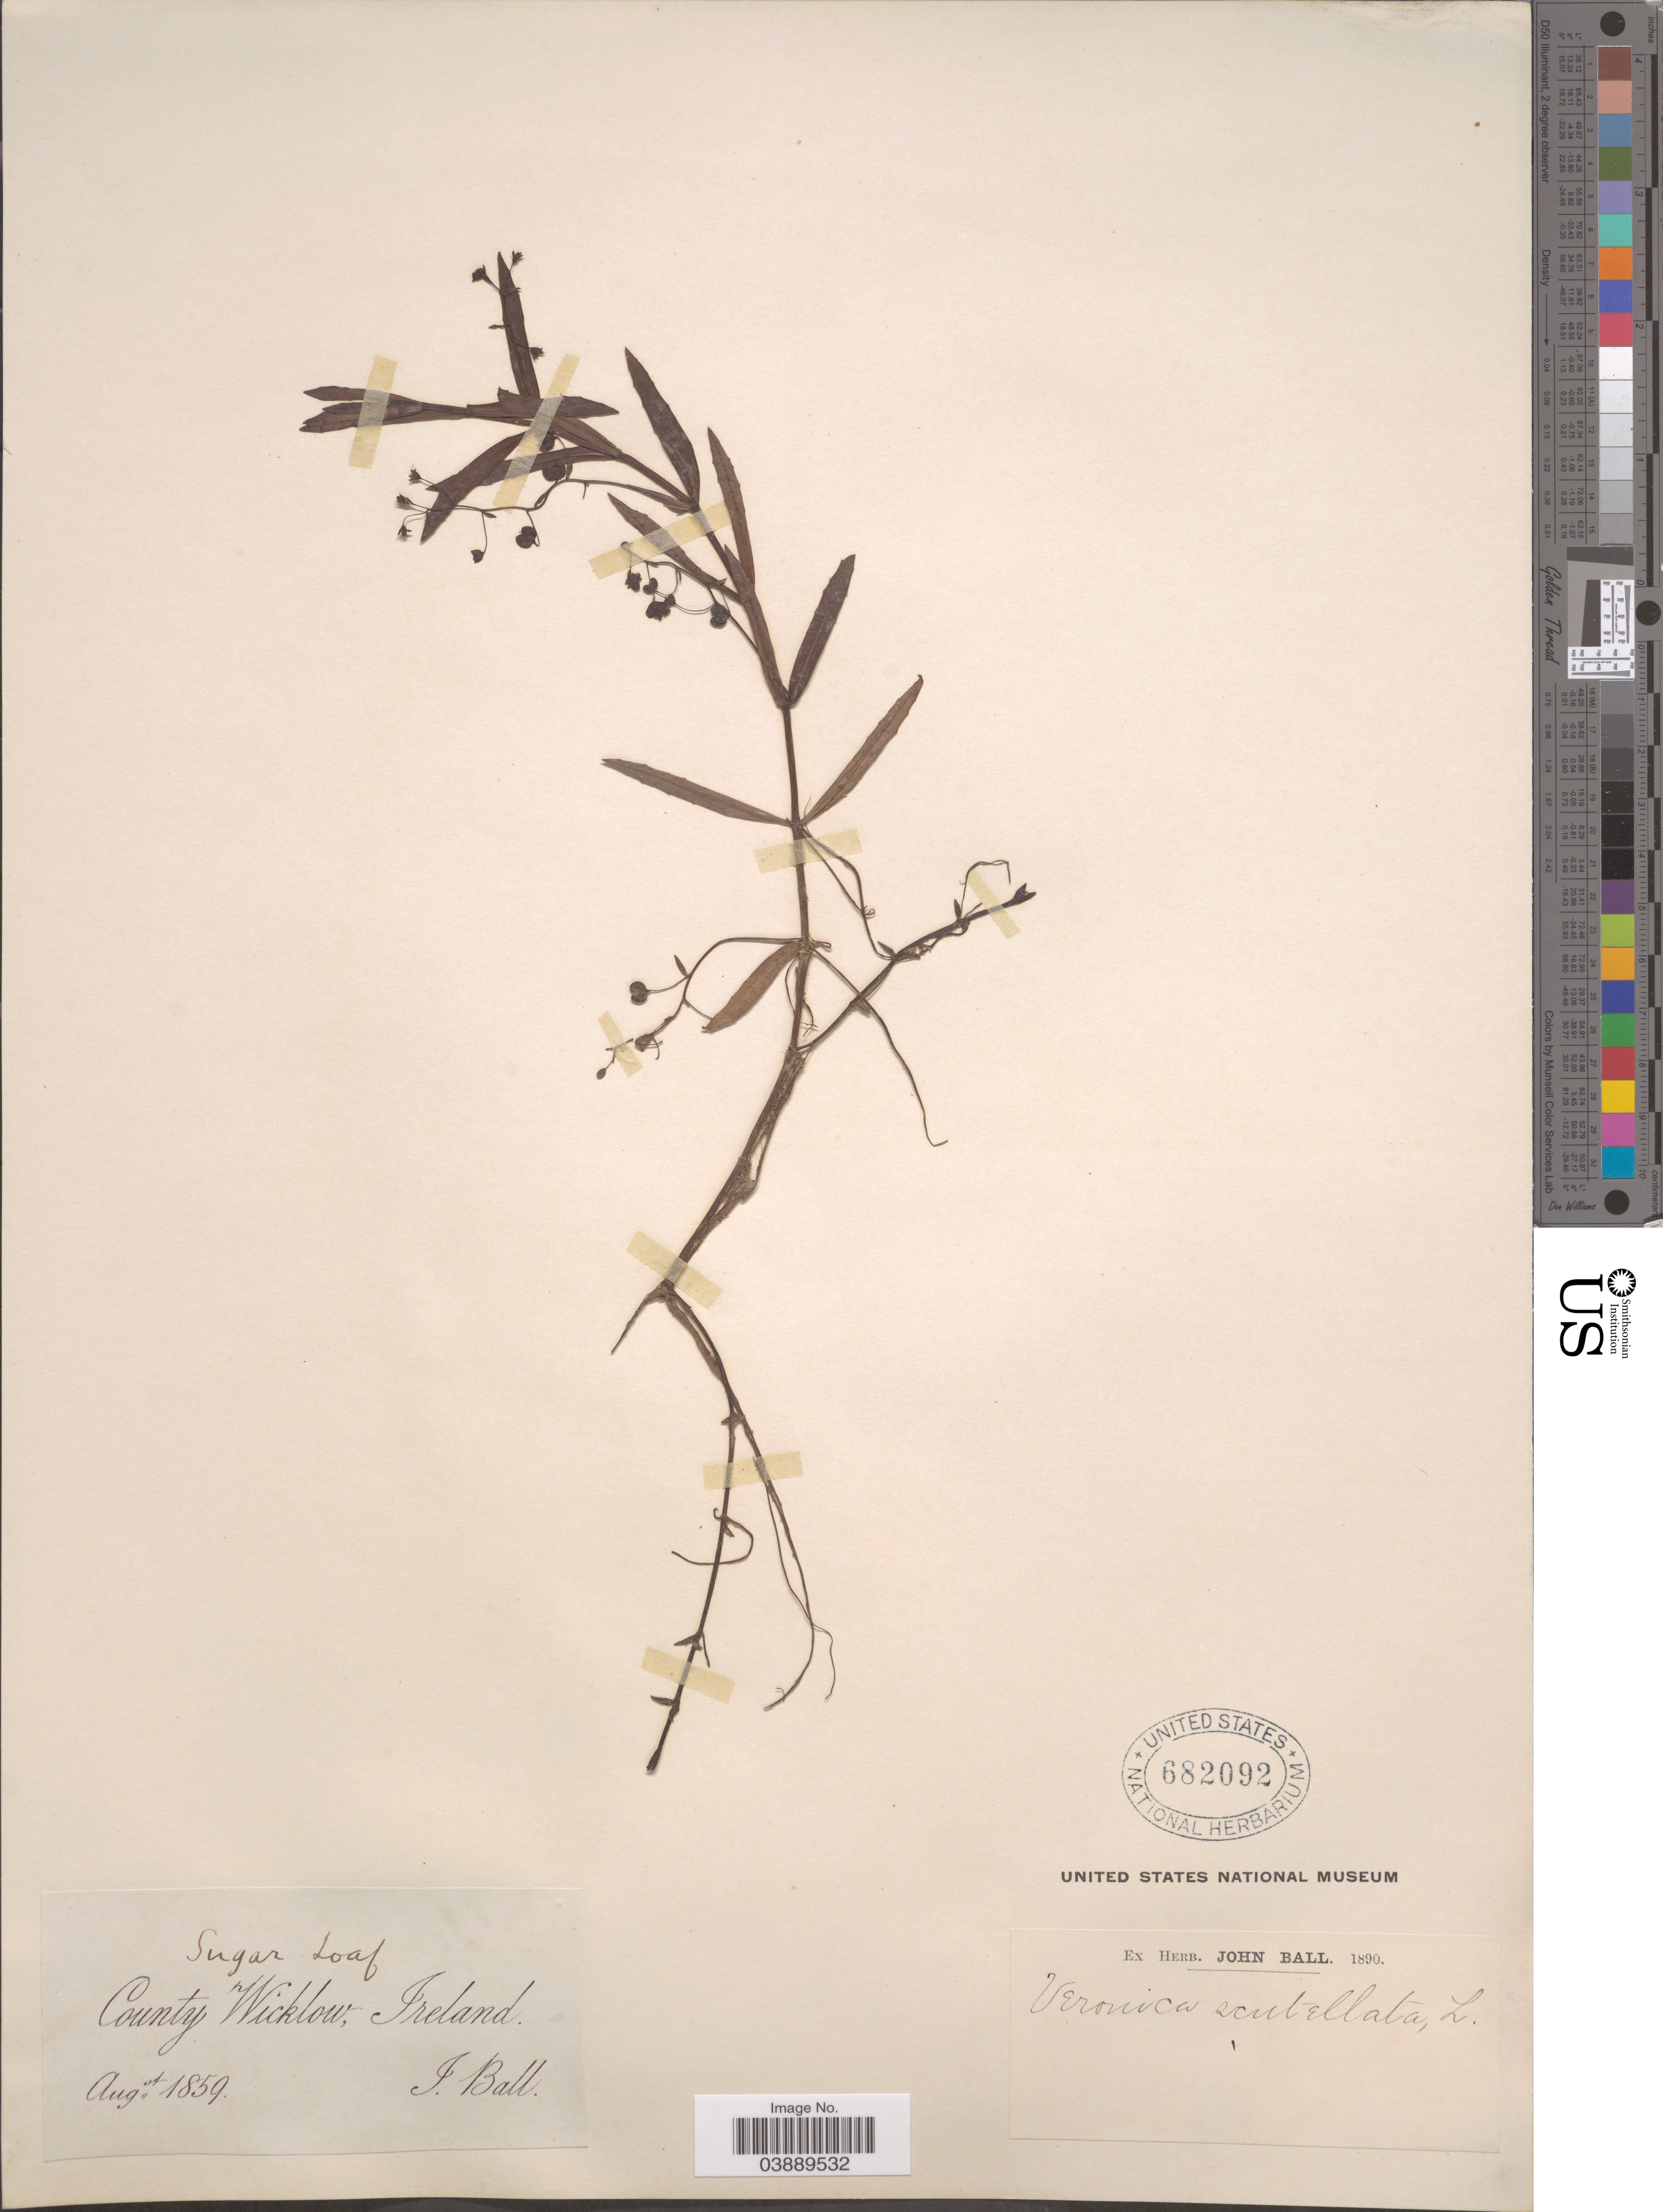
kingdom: Plantae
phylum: Tracheophyta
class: Magnoliopsida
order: Lamiales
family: Plantaginaceae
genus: Veronica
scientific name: Veronica scutellata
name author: L.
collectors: J. Ball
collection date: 1859-08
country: Ireland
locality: County Wicklow.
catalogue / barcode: US 682092